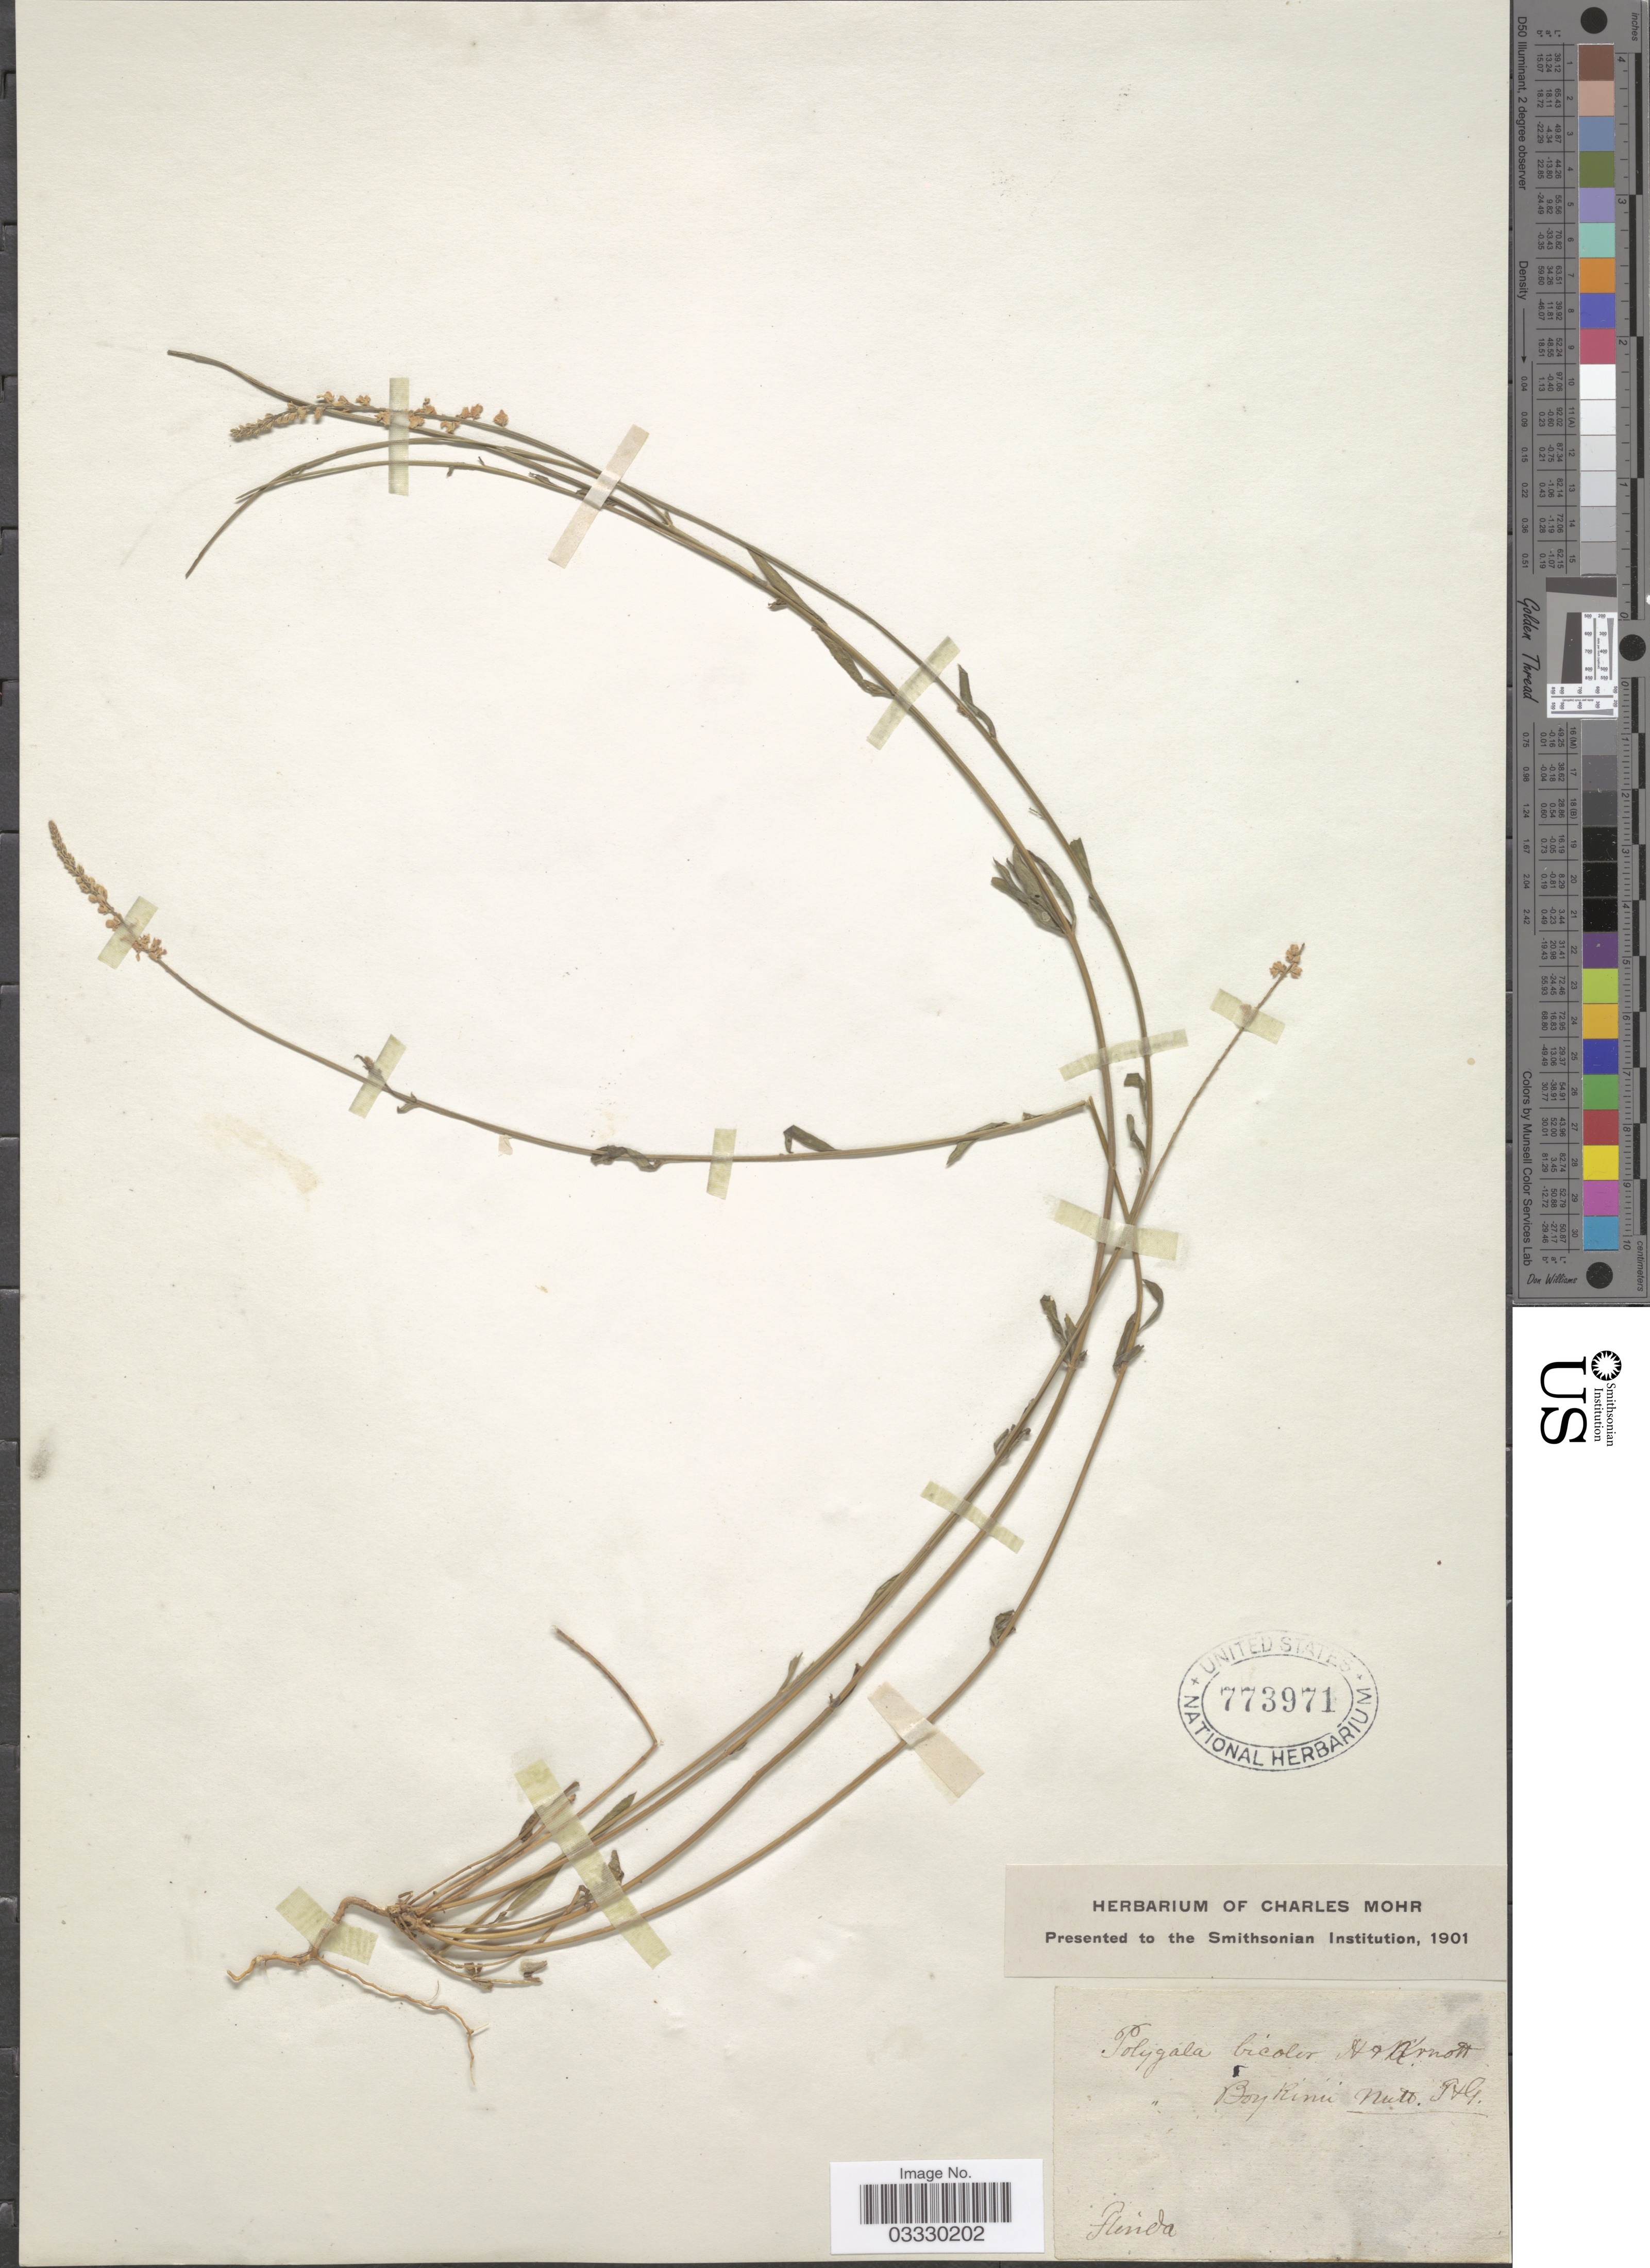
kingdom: Plantae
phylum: Tracheophyta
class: Magnoliopsida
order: Fabales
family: Polygalaceae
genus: Polygala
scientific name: Polygala boykinii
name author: Nutt.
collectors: ex herb. Charles Mohr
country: United States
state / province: Florida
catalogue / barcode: US 773971